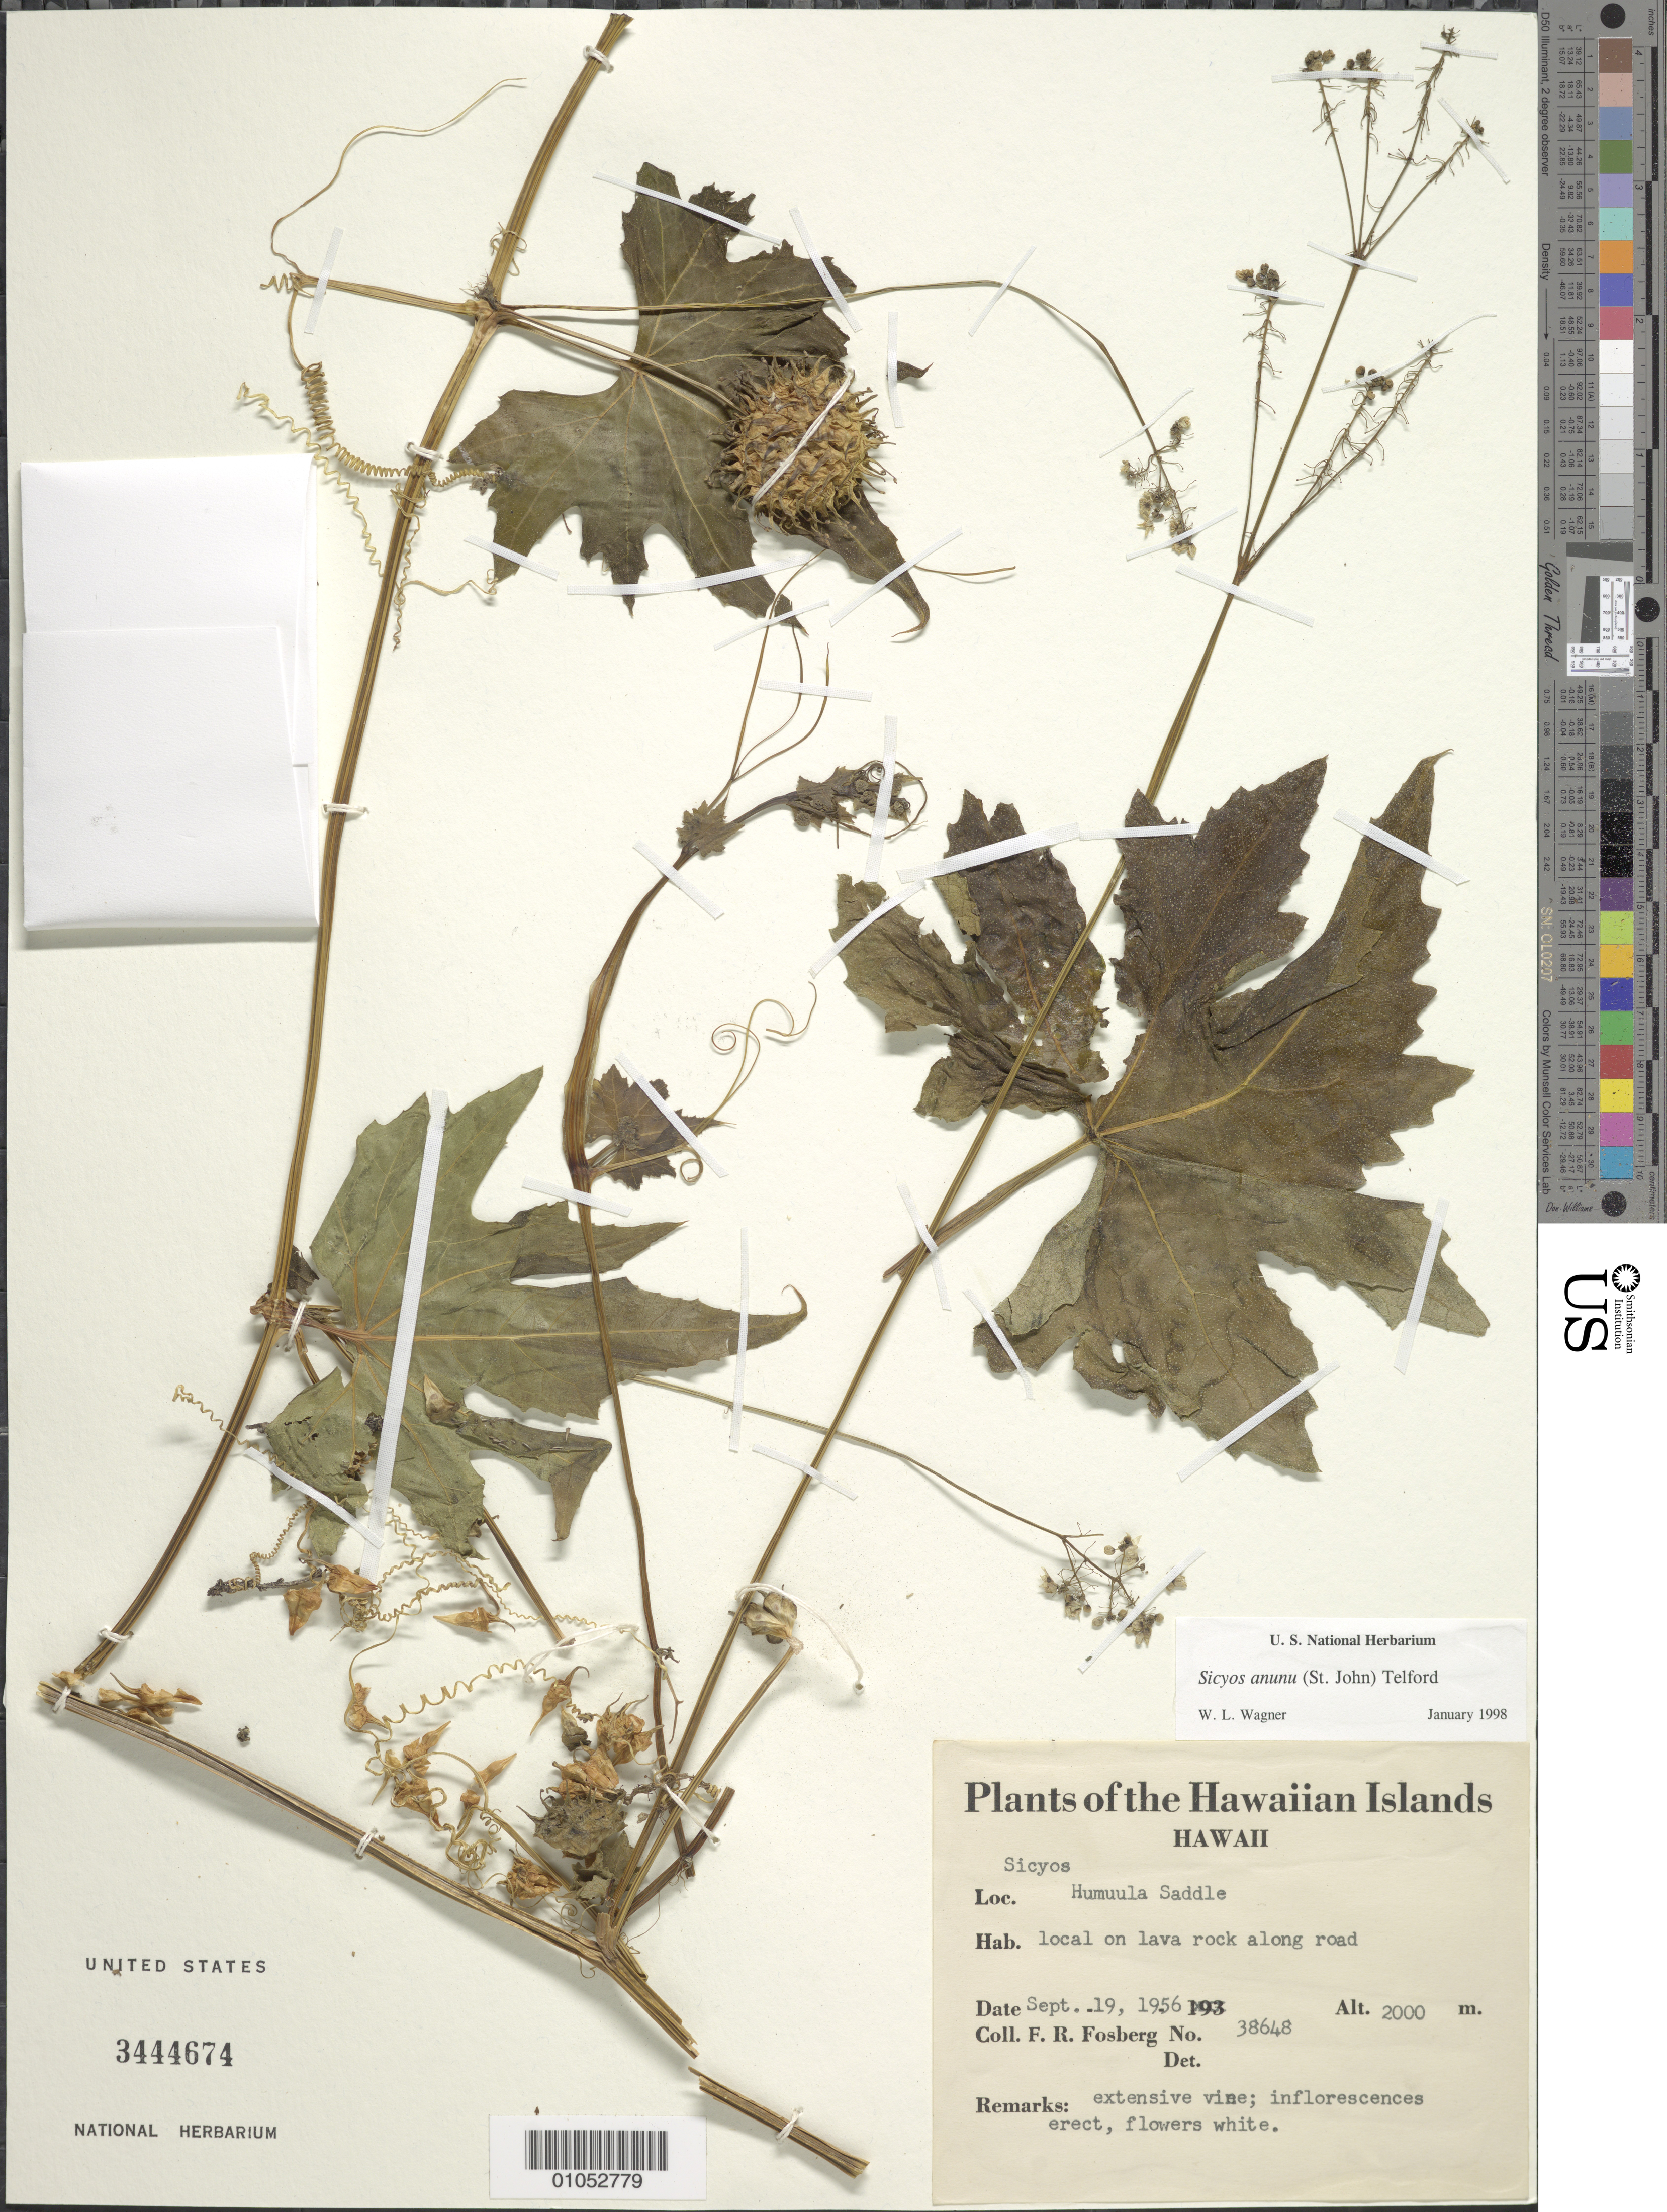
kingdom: Plantae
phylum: Tracheophyta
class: Magnoliopsida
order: Cucurbitales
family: Cucurbitaceae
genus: Sicyos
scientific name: Sicyos pachycarpus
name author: Hook. & Arn.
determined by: Wagner, W. L., (BOT), Smithsonian Institution - National Museum of Natural History (UNITED STATES)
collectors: F. R. Fosberg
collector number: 38648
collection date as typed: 19 Sep 1956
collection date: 1956-09-19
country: United States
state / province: Hawaii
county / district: Hawaii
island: Hawaii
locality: Humuula Saddle.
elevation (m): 2000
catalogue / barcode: US 3444674